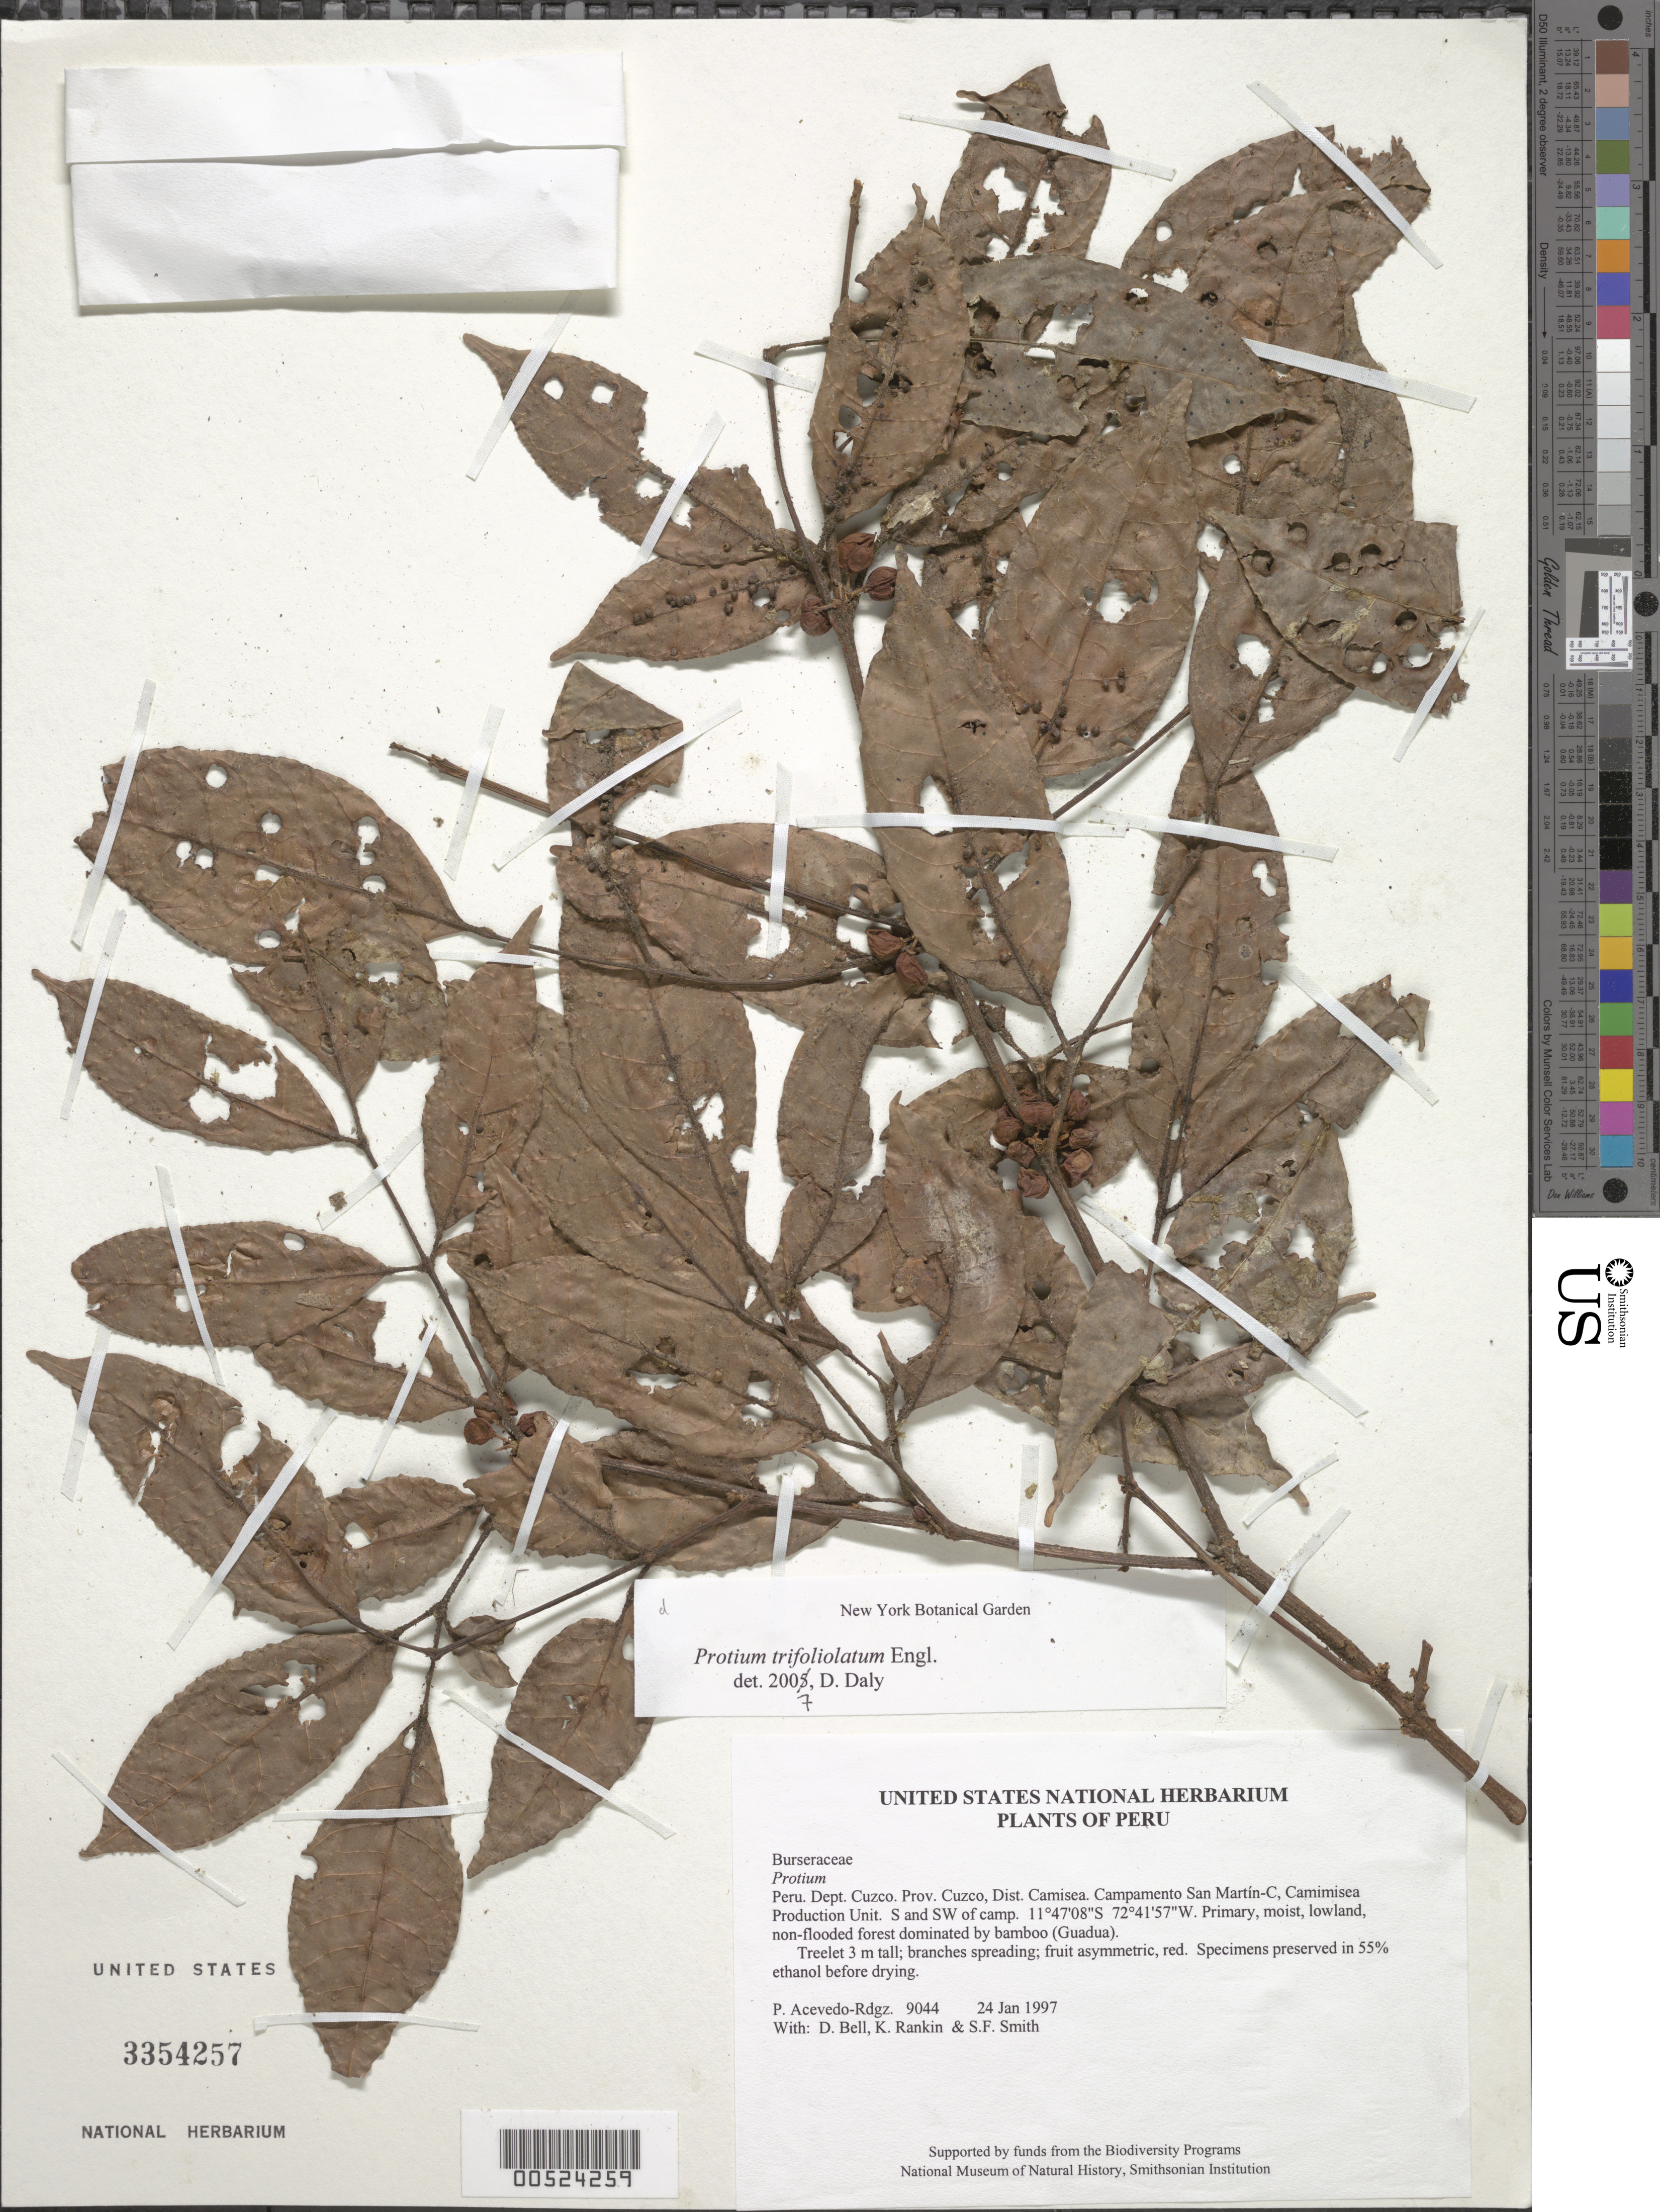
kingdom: Plantae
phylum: Tracheophyta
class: Magnoliopsida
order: Sapindales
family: Burseraceae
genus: Protium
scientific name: Protium trifoliolatum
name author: Engl.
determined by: Daly, D. C.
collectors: P. Acevedo-Rodr., D. A. Bell, K. B. Rankin & S.F. Smith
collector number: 9044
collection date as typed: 24 Jan 1997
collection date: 1997-01-24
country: Peru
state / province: Cusco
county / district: Cusco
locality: Districto Camisea, Campamento San Martín-C, Camimisea Production Unit. S and SW of camp.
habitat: Primary, moist, lowland, non-flooded forest dominated by bamboo (Guadua).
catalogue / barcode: US 3354257